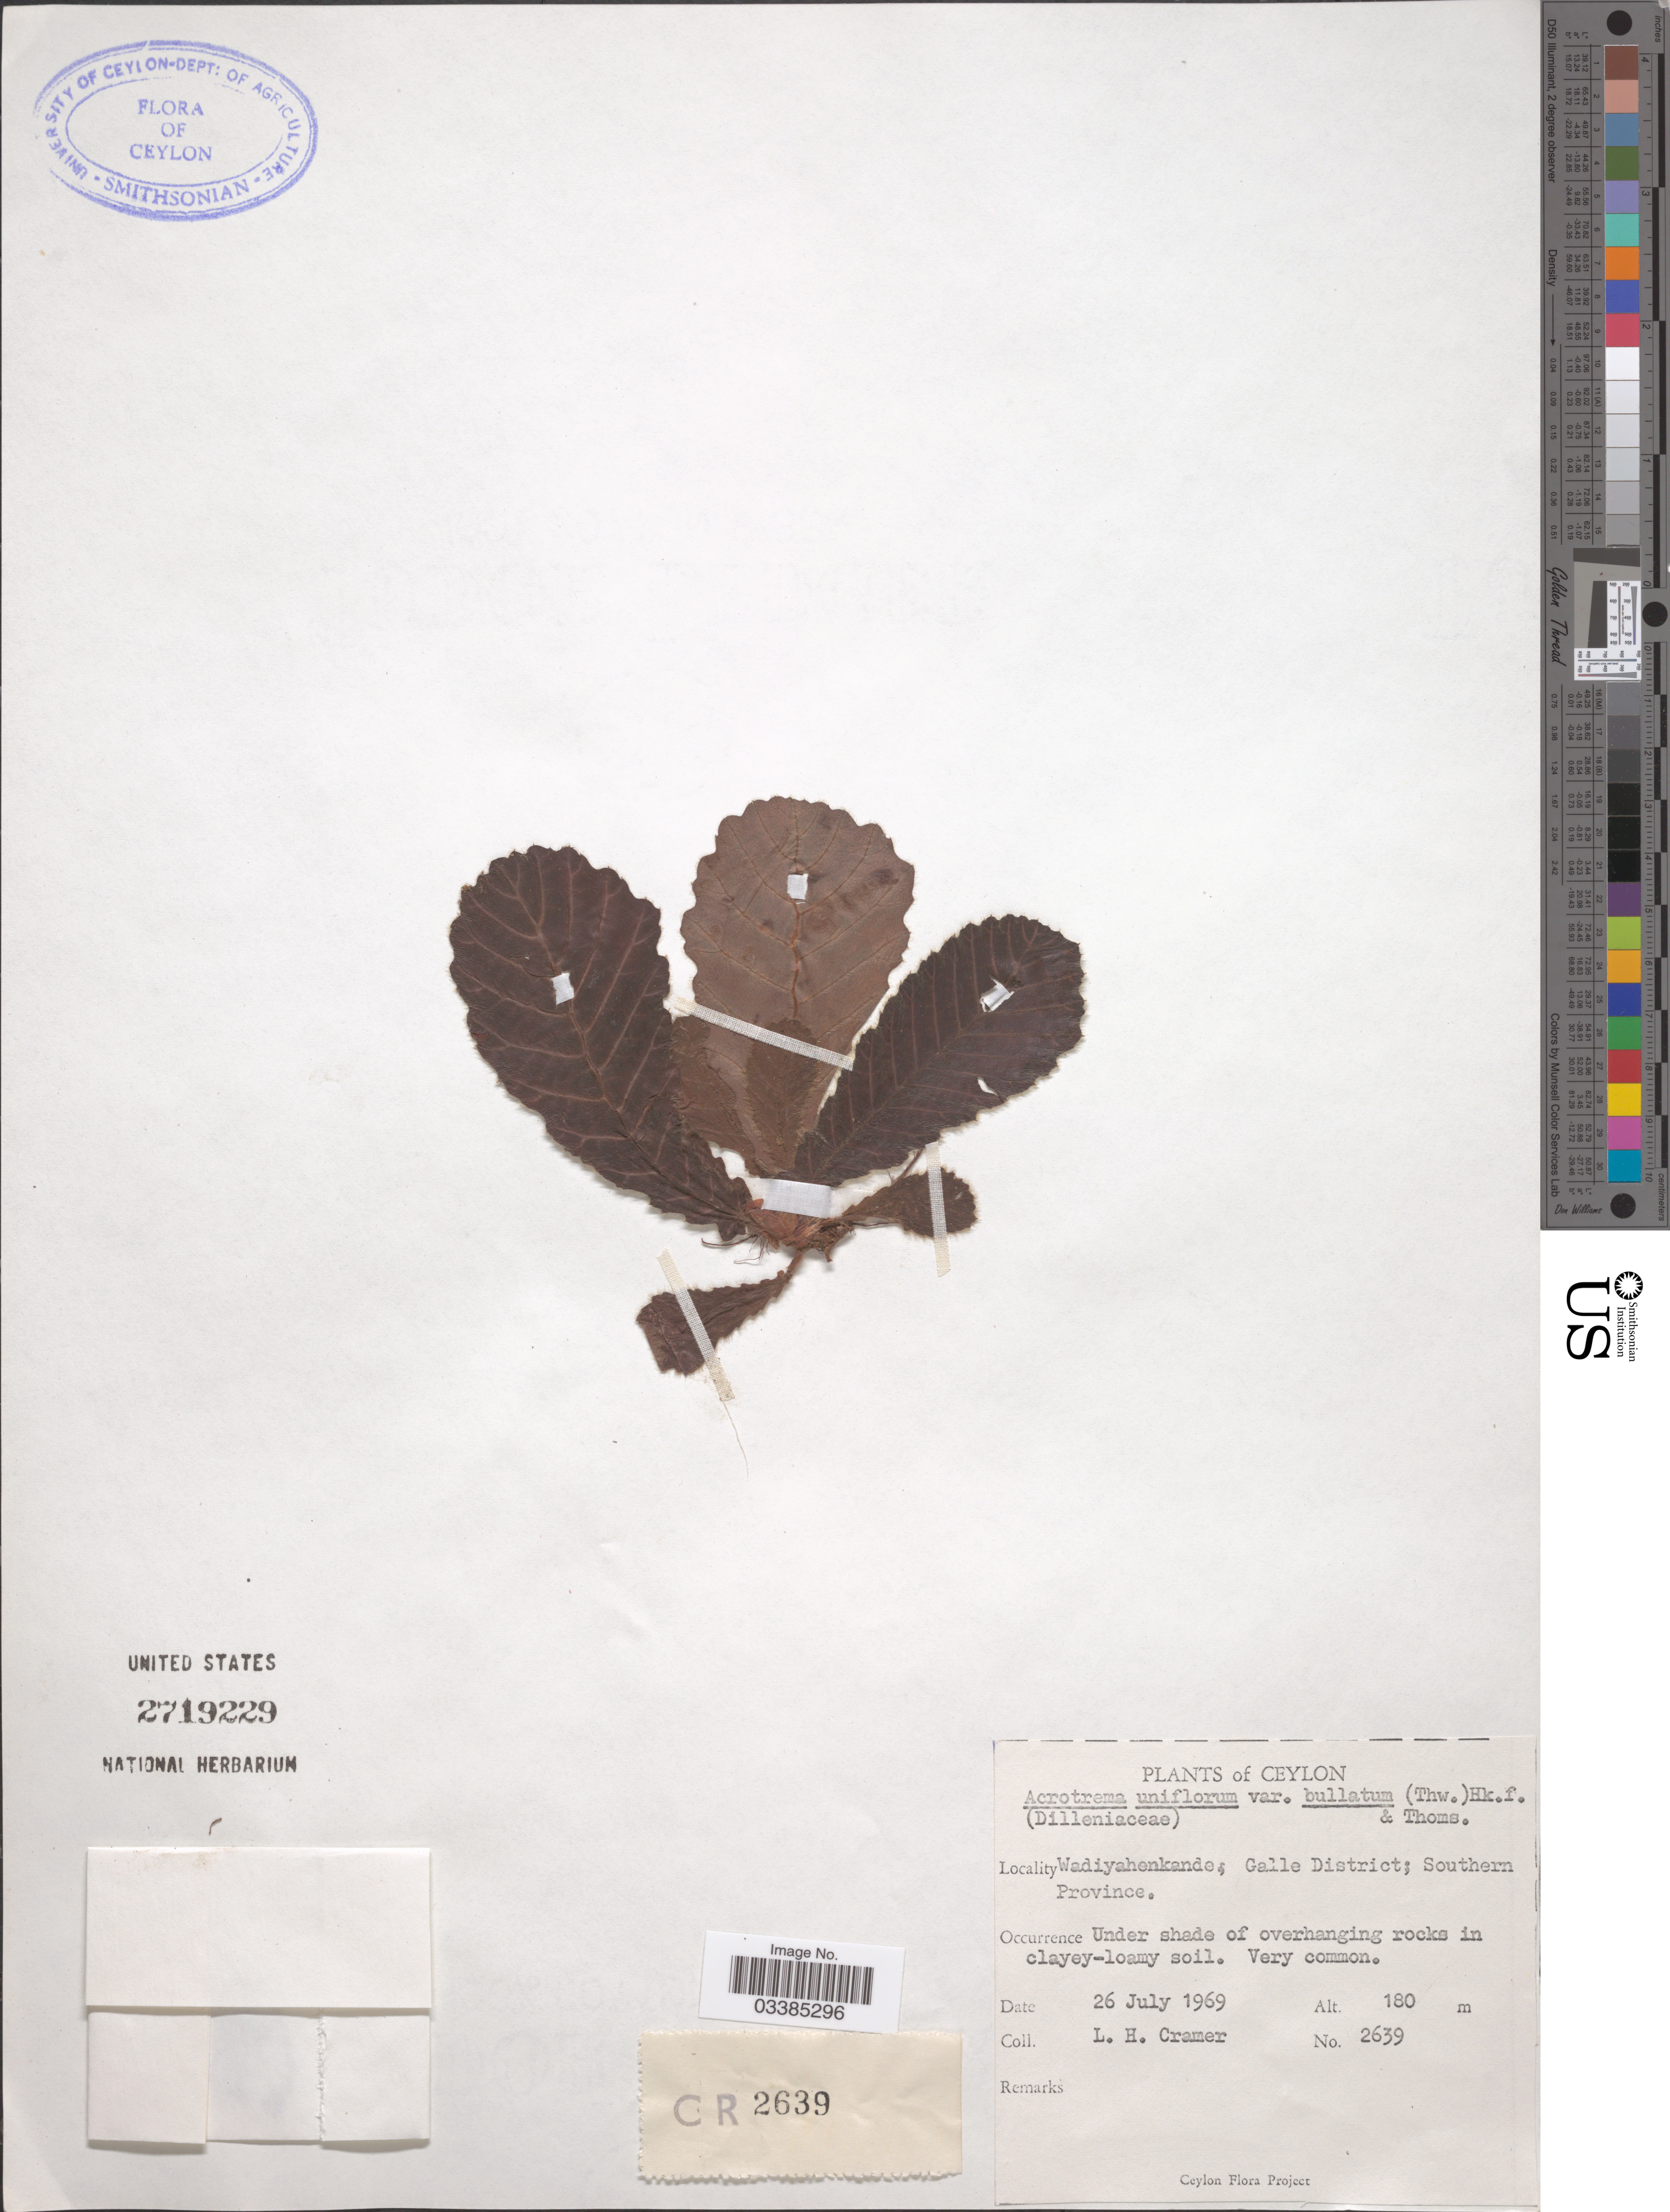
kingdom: Plantae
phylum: Tracheophyta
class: Magnoliopsida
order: Dilleniales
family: Dilleniaceae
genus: Acrotrema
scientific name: Acrotrema uniflorum var. bullatum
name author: (Thwaites) Hook. f. & Thomson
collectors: L. H. Cramer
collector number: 2639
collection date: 1969-07-26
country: Sri Lanka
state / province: Southern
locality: Ceylon. Wadiyahenkande; Galle District.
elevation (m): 180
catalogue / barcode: US 2719229